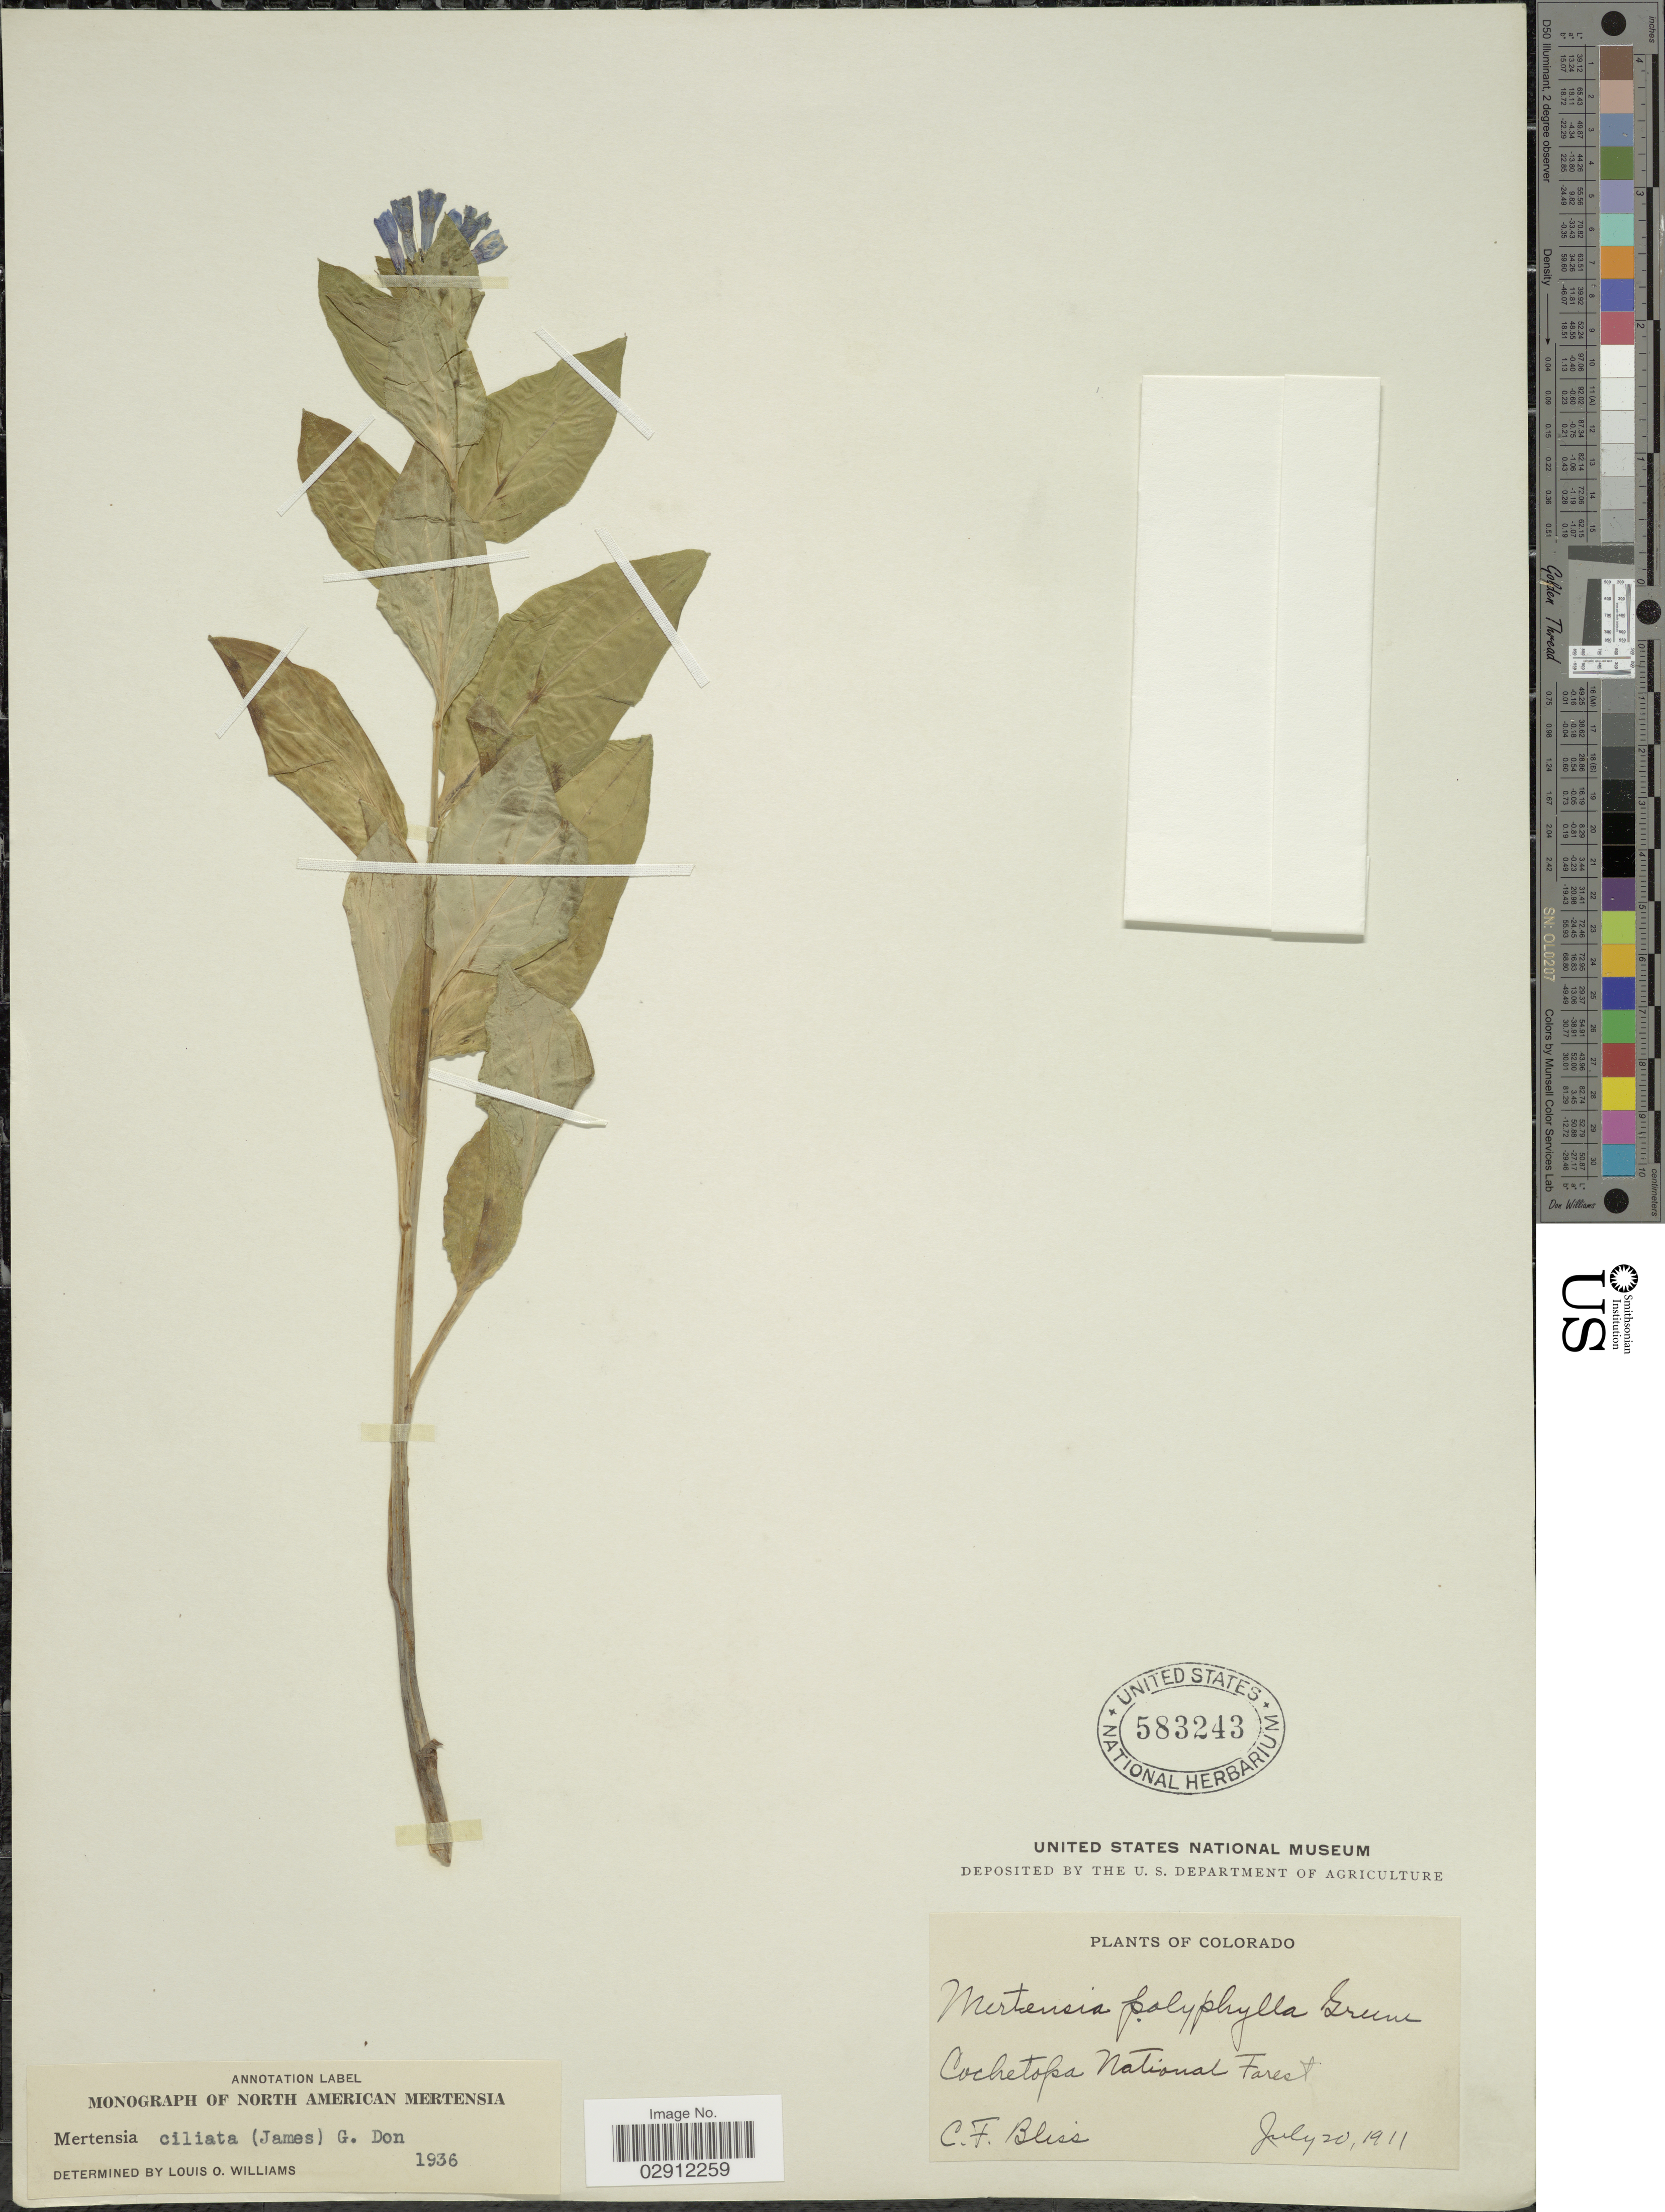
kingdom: Plantae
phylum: Tracheophyta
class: Magnoliopsida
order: Boraginales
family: Boraginaceae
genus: Mertensia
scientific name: Mertensia ciliata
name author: (James) G. Don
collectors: C. Bliss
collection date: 1911-07-20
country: United States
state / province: Colorado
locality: Cochetopa National Forest.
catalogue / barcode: US 583243